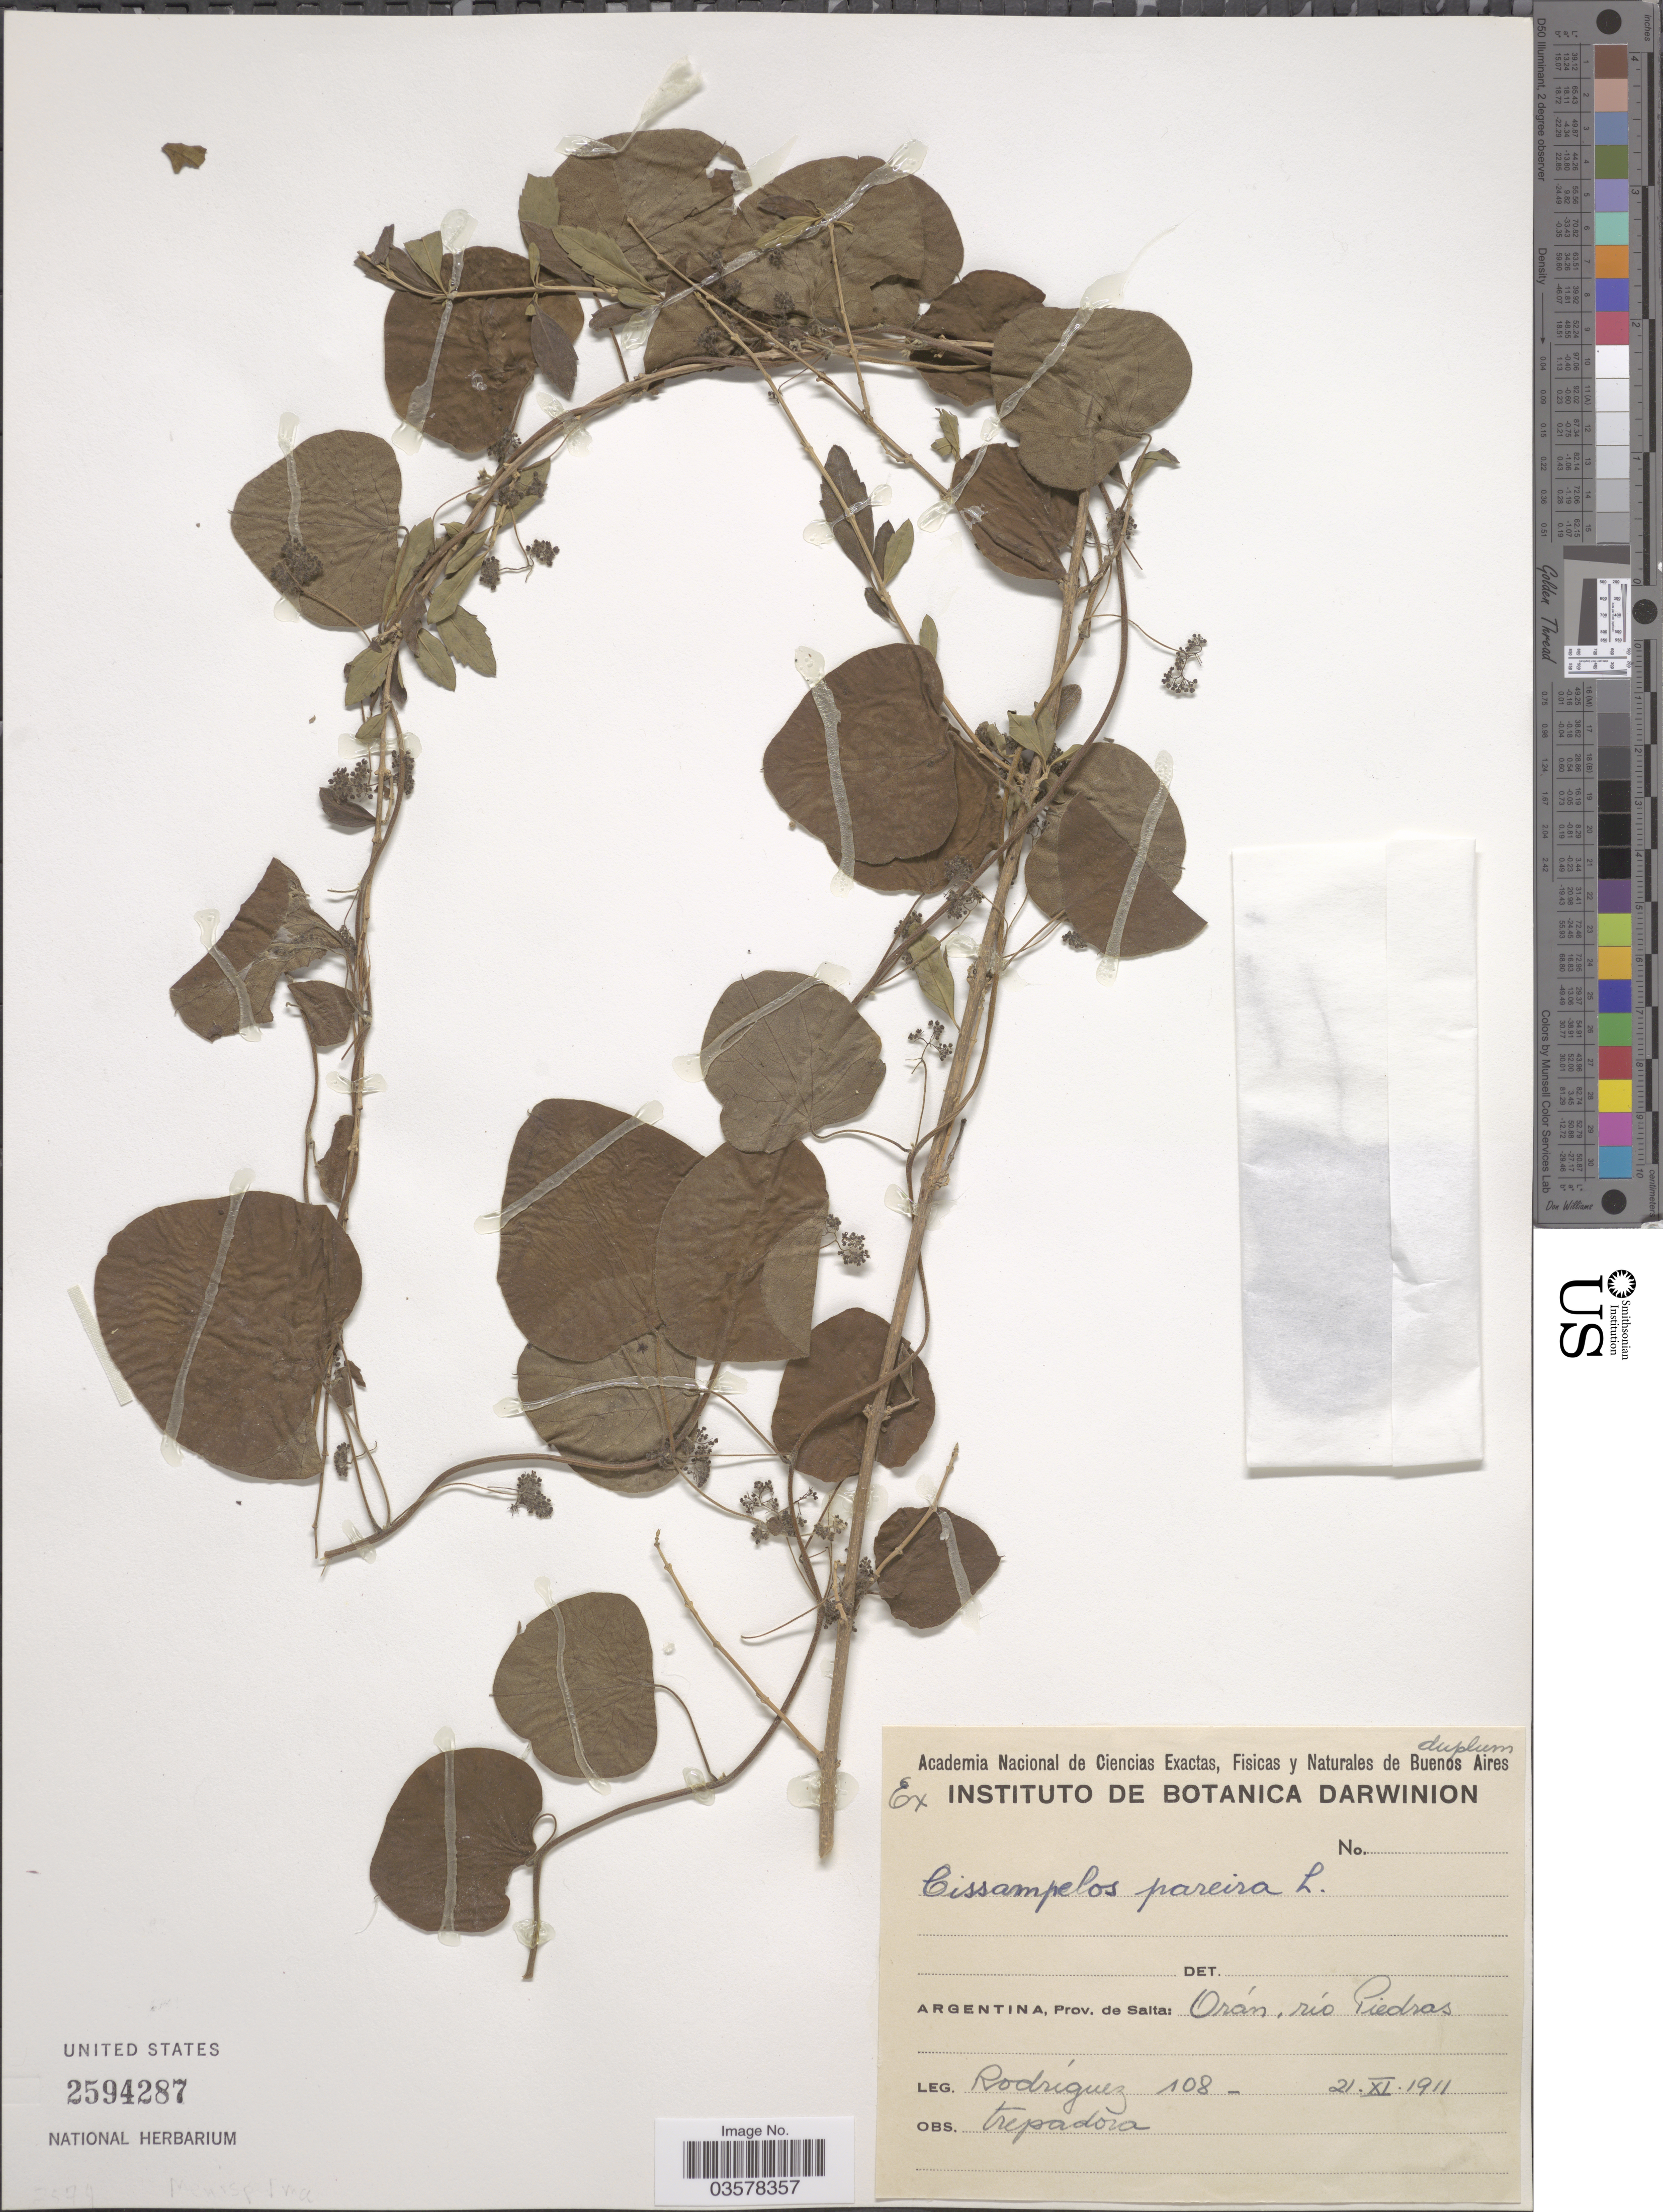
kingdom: Plantae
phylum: Tracheophyta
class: Magnoliopsida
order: Ranunculales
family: Menispermaceae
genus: Cissampelos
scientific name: Cissampelos pareira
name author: L.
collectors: Rodriguez, --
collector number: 108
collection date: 1911-11-21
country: Argentina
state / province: Salta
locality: Orán, rio Piedras.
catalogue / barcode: US 2594287